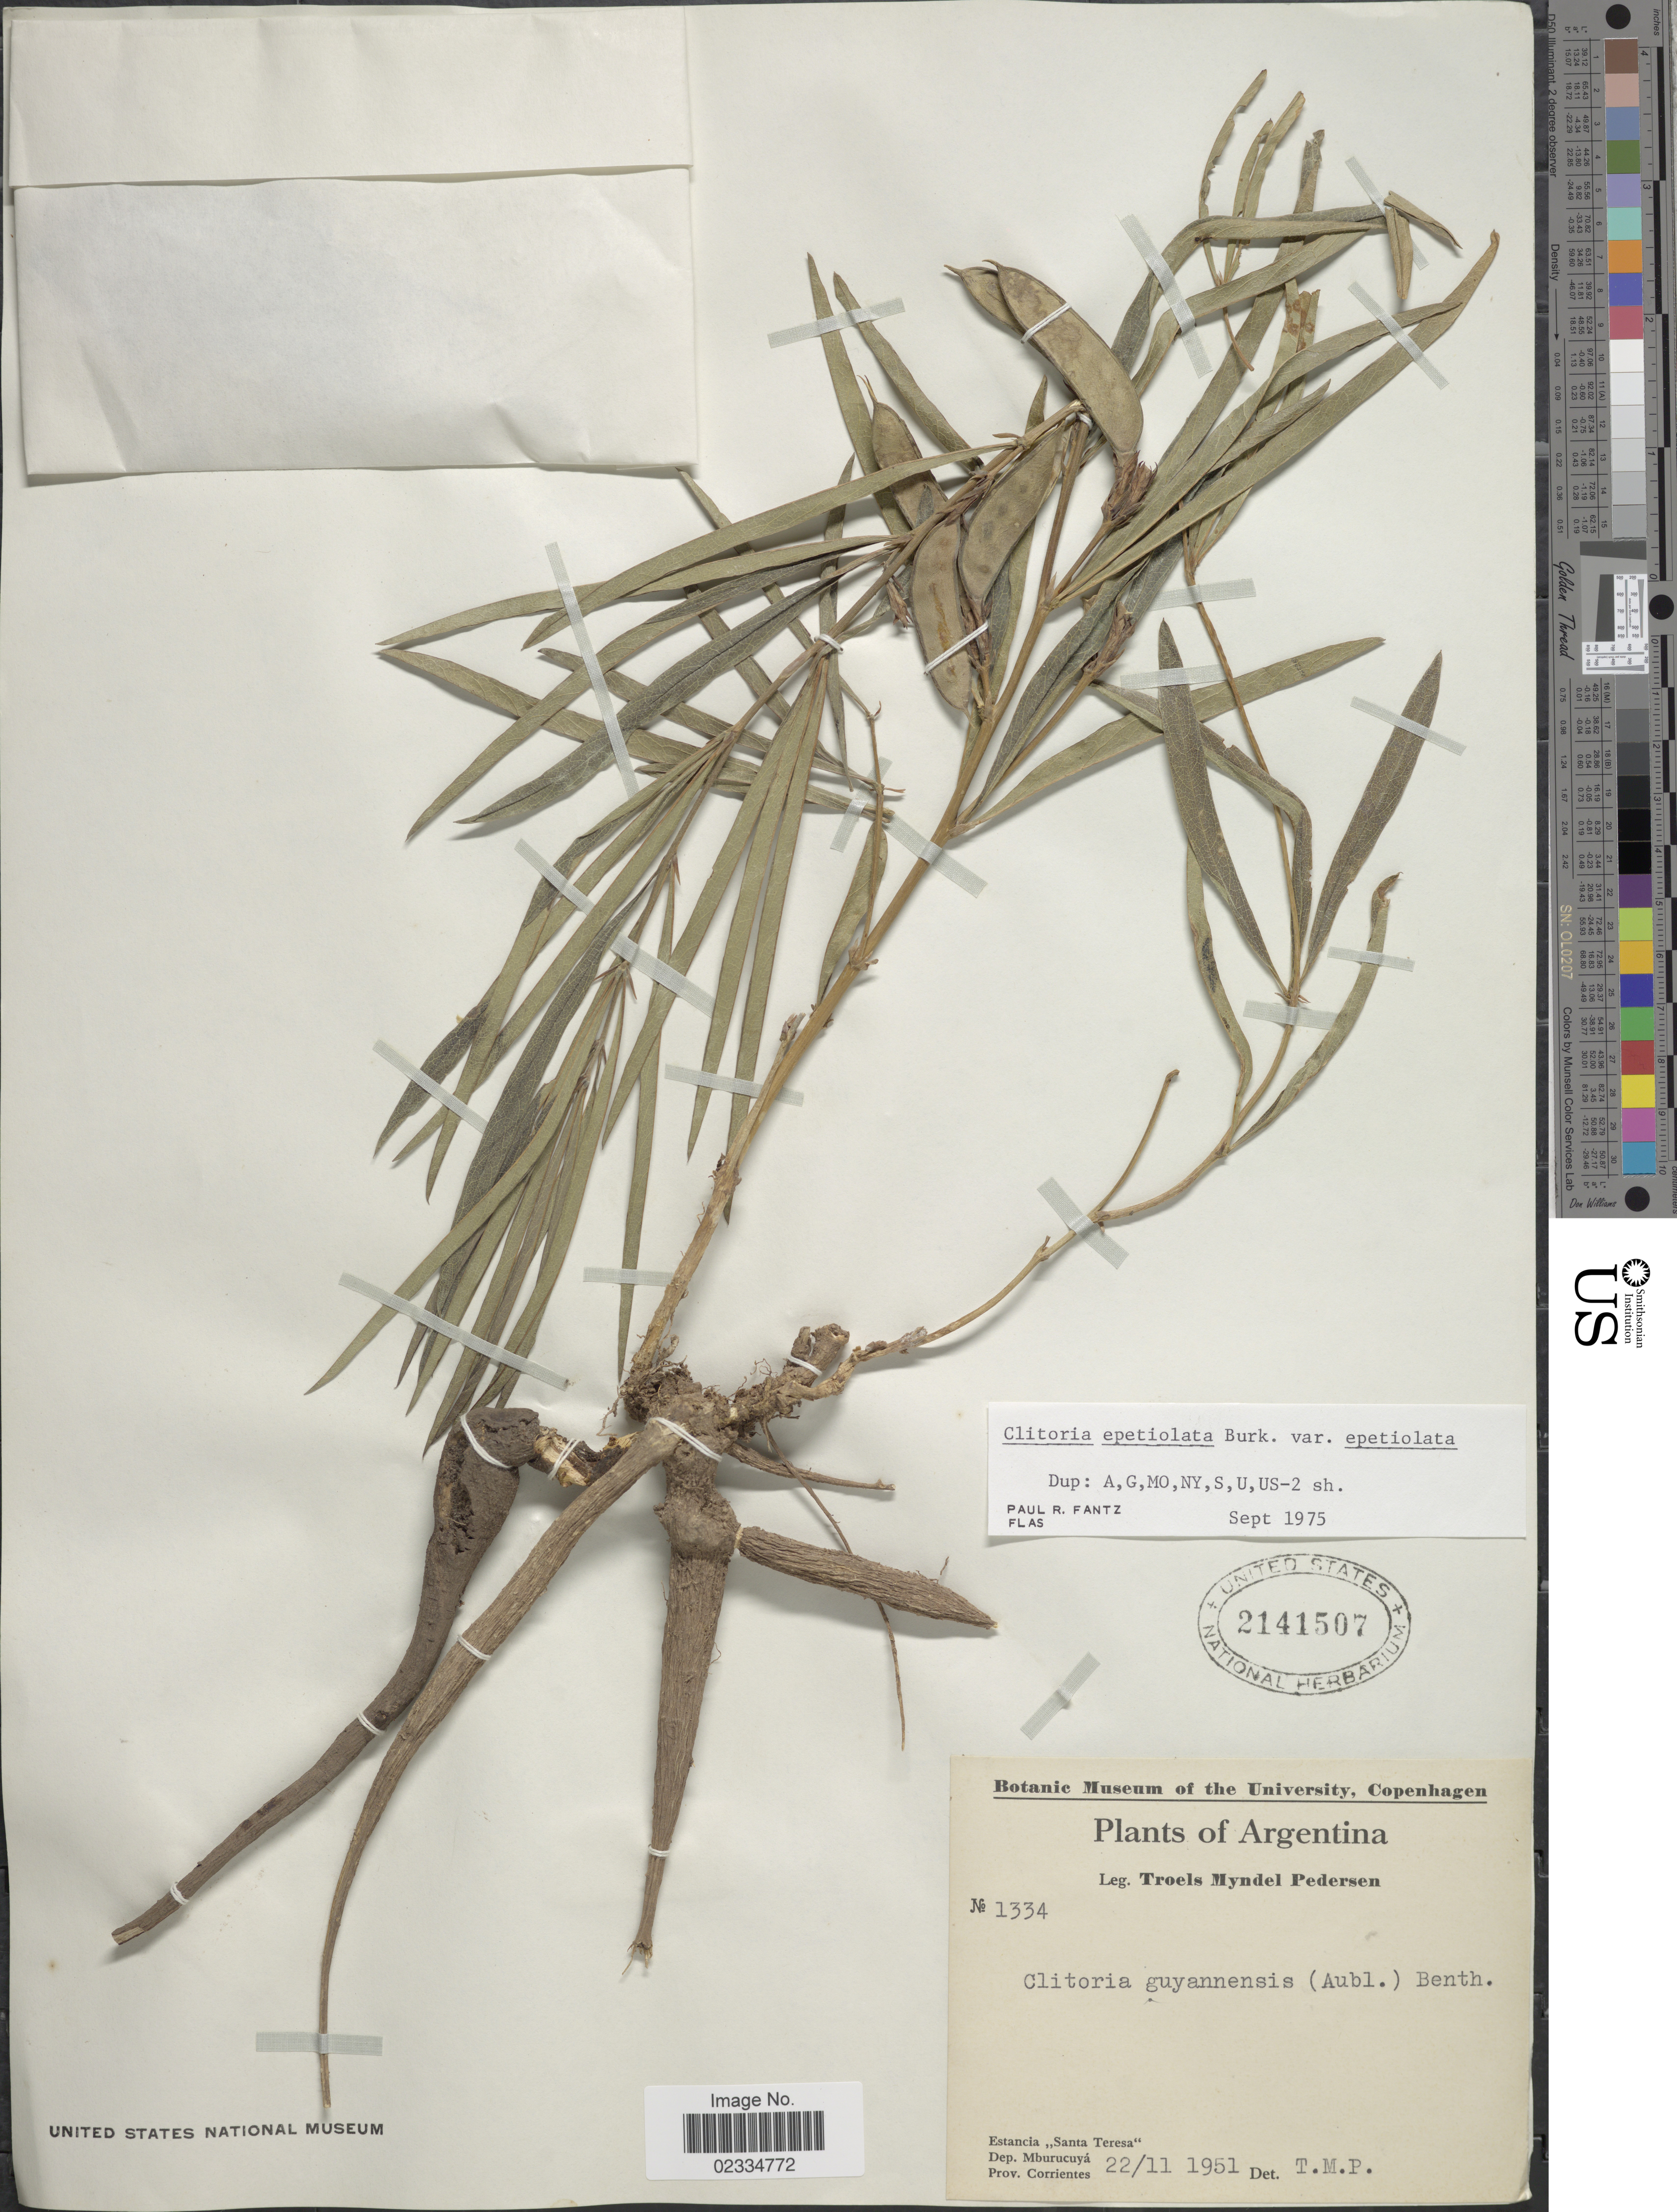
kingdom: Plantae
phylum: Tracheophyta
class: Magnoliopsida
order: Fabales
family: Fabaceae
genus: Clitoria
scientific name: Clitoria epetiolata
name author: Burkart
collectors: T. Pederson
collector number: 1334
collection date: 1951-11-22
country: Argentina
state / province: Corrientes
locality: Estancia Santa Teresa, Dep. Mburucuya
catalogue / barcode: US 2141507